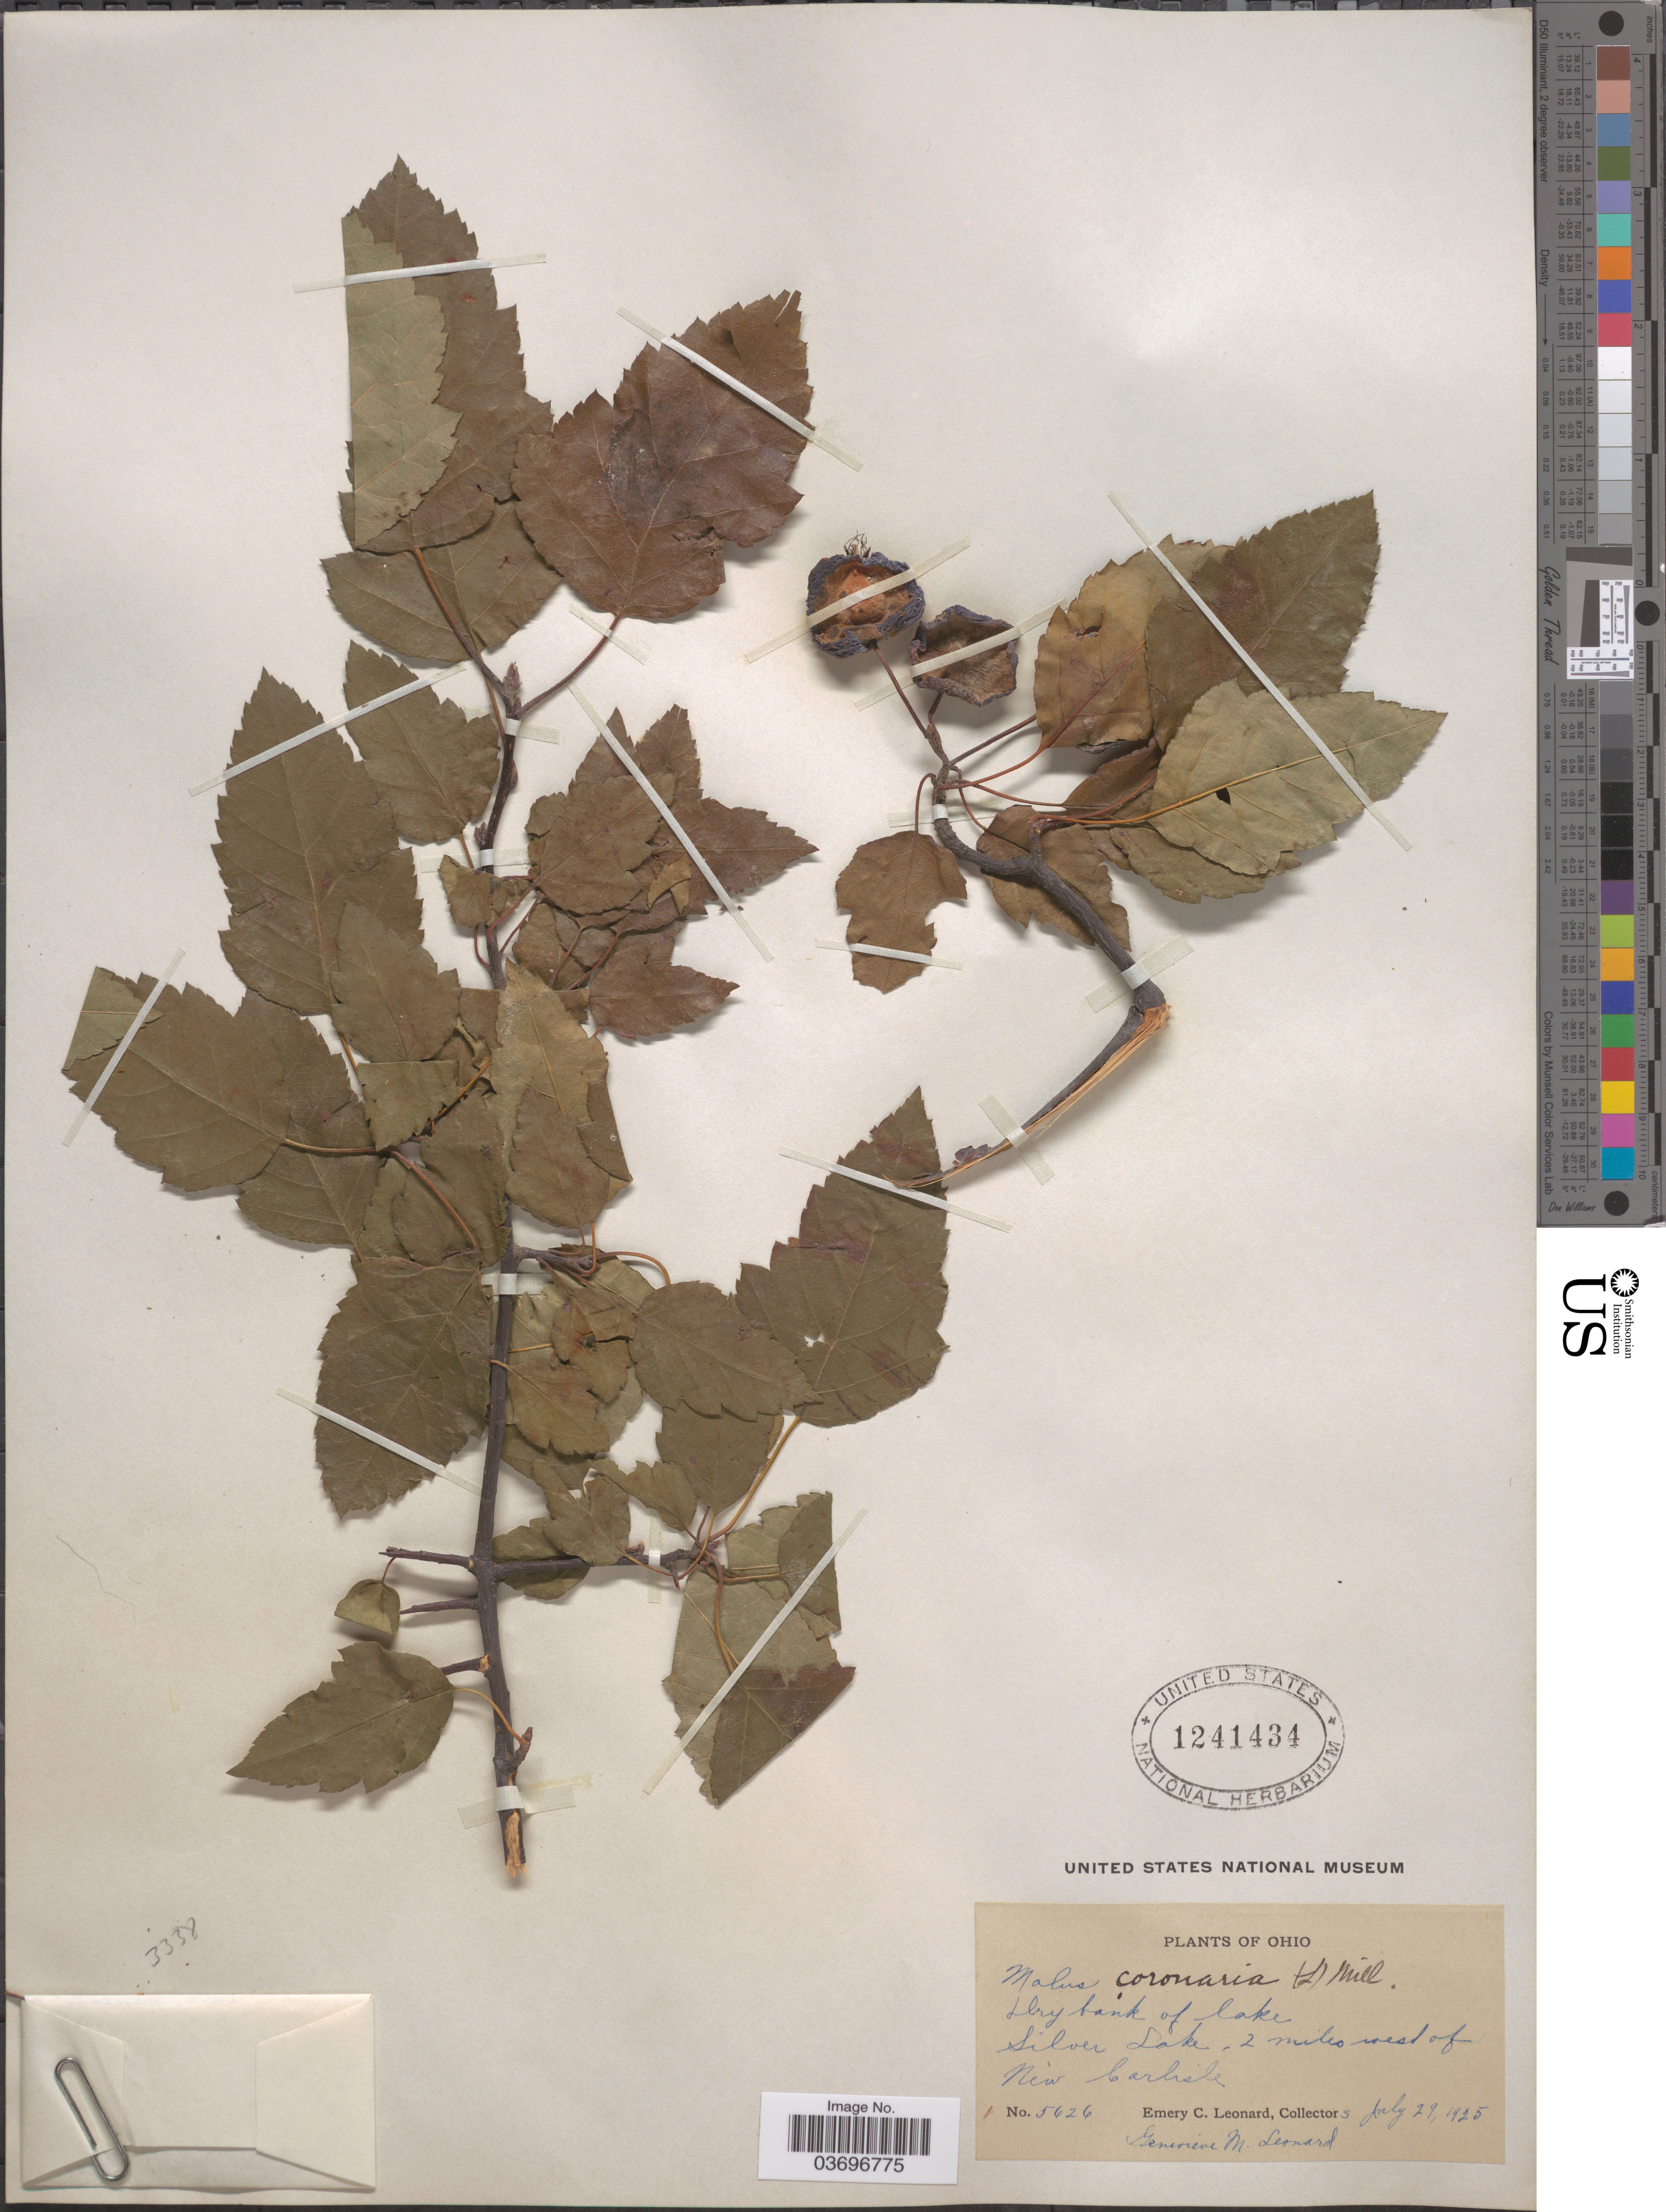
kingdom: Plantae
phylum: Tracheophyta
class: Magnoliopsida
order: Rosales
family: Rosaceae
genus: Malus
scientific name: Malus coronaria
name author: (L.) Mill.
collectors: E. C. Leonard & G. M. Leonard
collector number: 5626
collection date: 1925-07-29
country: United States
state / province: Ohio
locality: Silver Lake, 2 miles west of New Carlisle.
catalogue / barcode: US 1241434